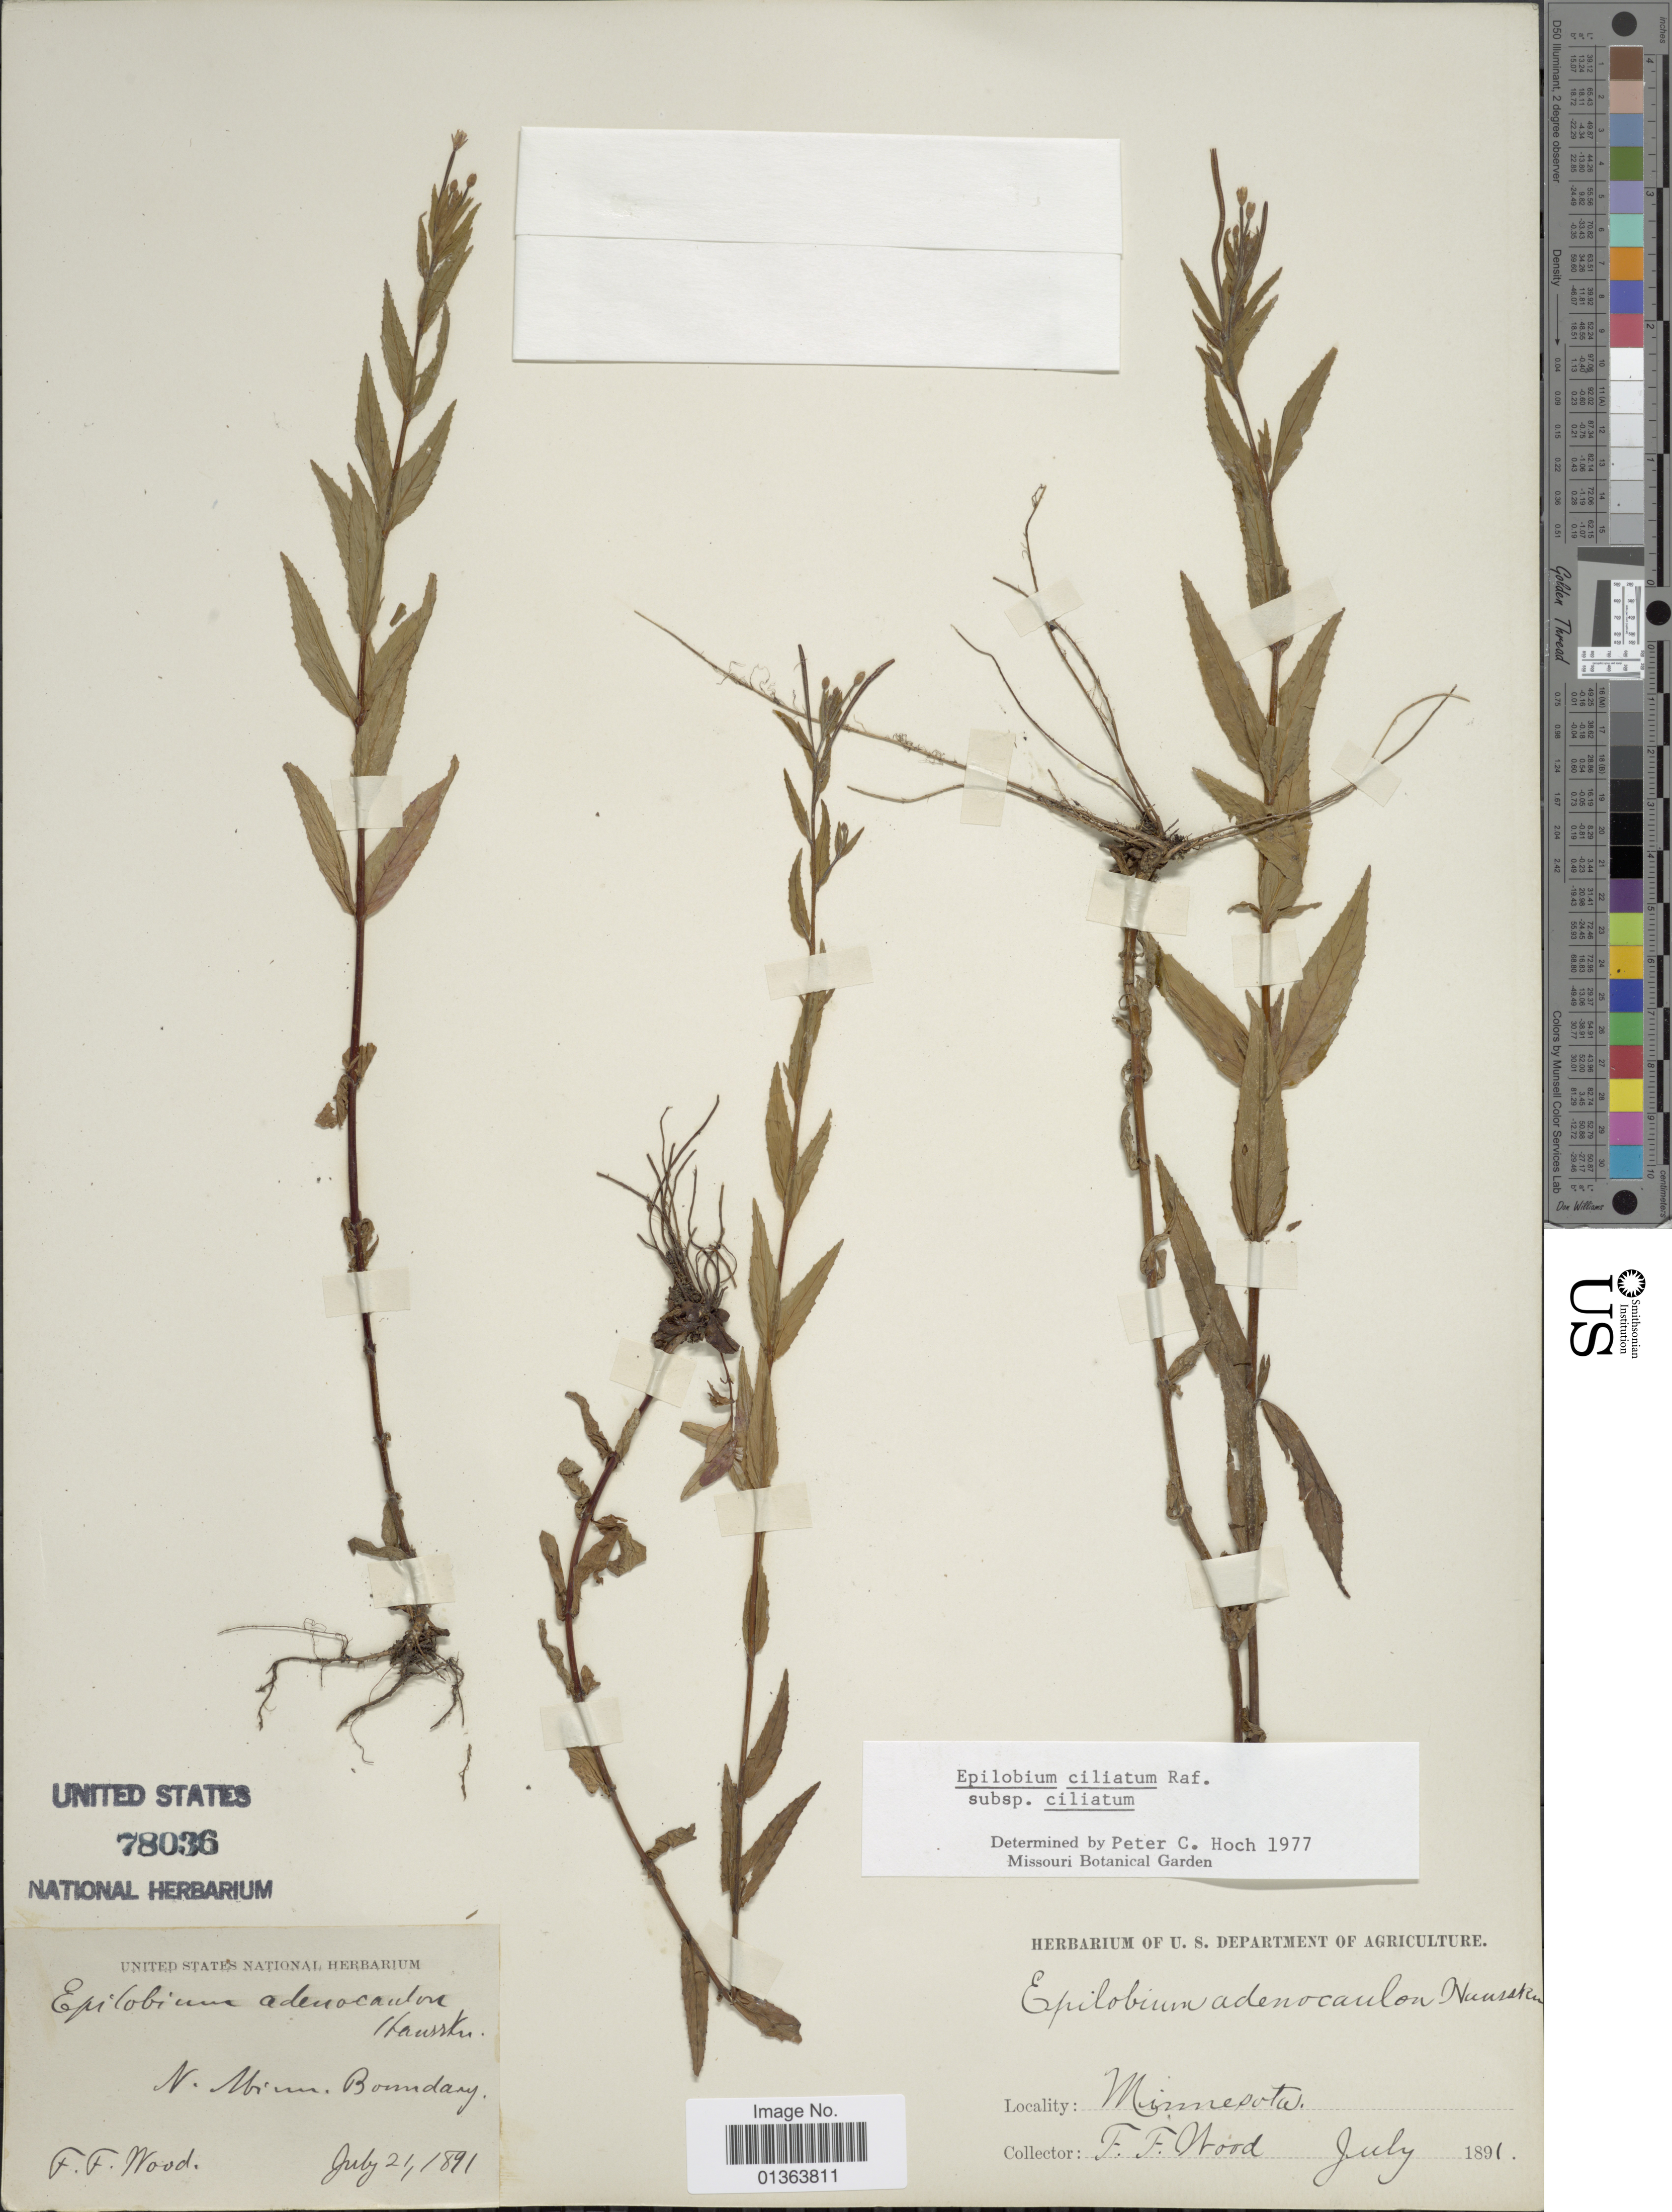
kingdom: Plantae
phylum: Tracheophyta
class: Magnoliopsida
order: Myrtales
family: Onagraceae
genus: Epilobium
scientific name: Epilobium ciliatum subsp. ciliatum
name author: Raf.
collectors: F. Wood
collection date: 1891-07-21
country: United States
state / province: Minnesota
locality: N. Minn. Boundary.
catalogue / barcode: US 78036